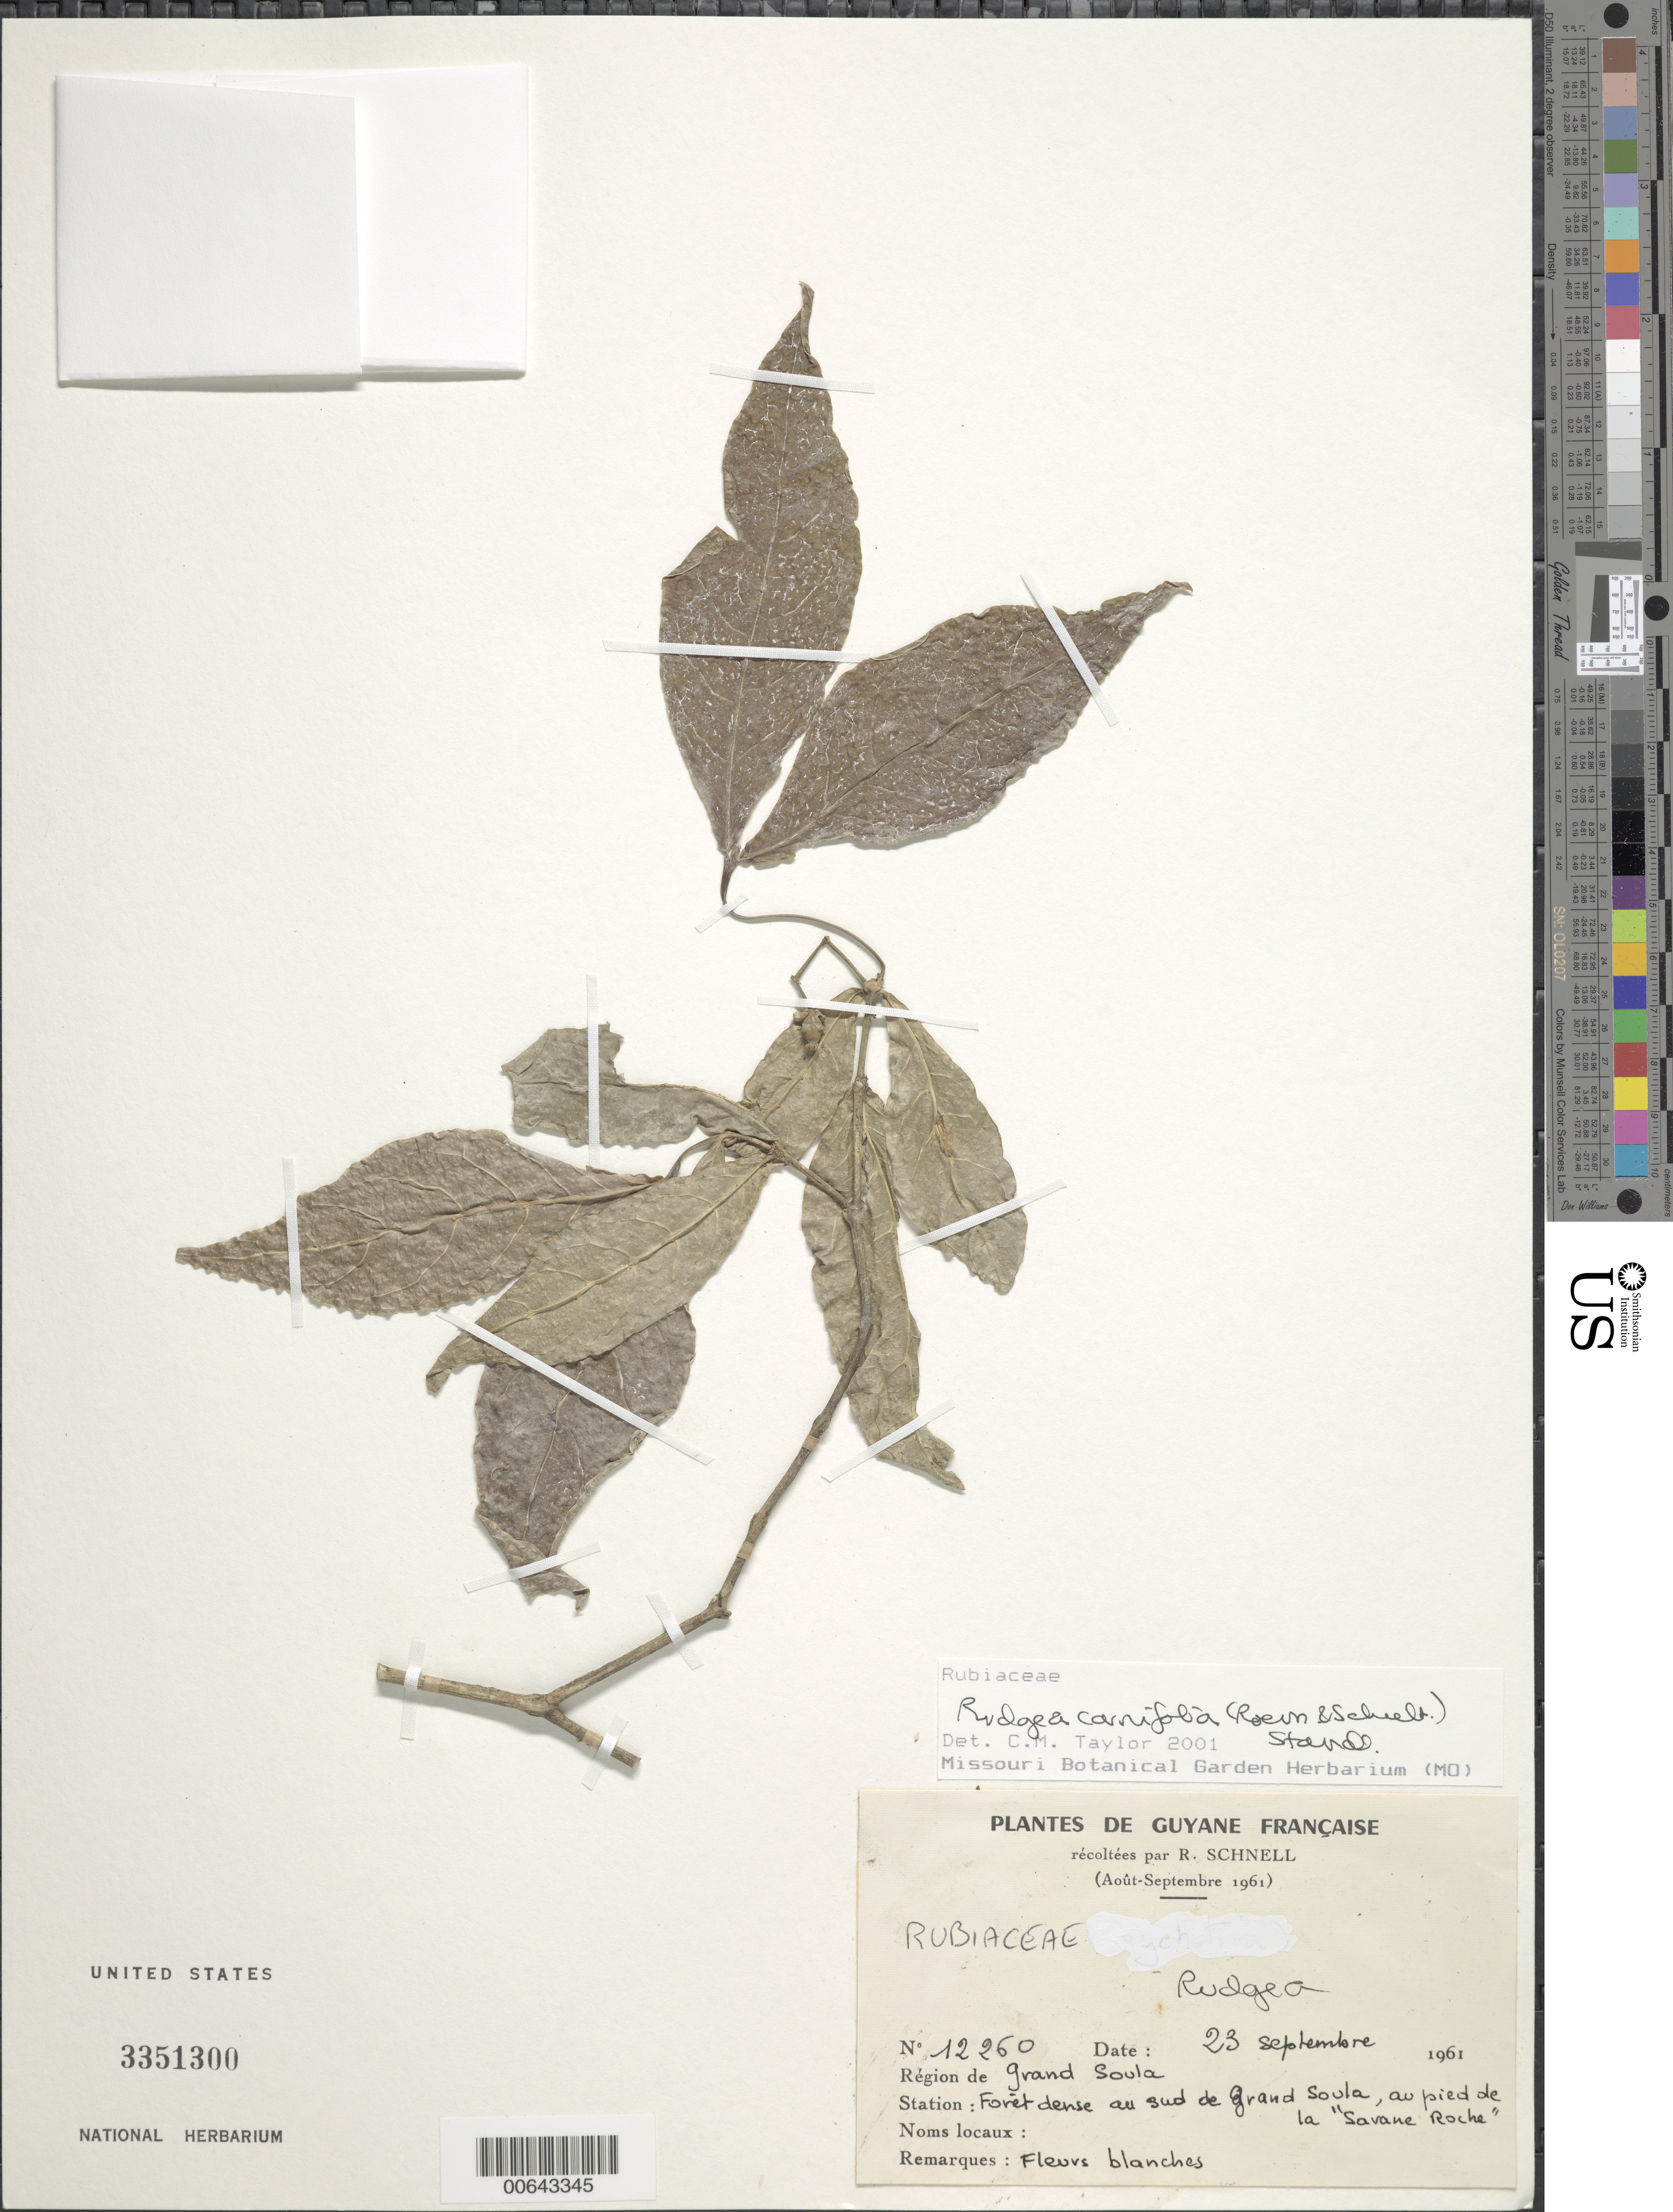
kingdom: Plantae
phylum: Tracheophyta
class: Magnoliopsida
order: Gentianales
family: Rubiaceae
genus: Rudgea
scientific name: Rudgea cornifolia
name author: (Kunth) Standl.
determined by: Taylor, Charlotte M.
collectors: R. A. Schnell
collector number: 12260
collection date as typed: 23-Sep-61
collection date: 1961-09-23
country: French Guiana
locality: Grand Soula, au pied de la Savane Roche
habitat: Dense forest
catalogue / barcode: US 3351300